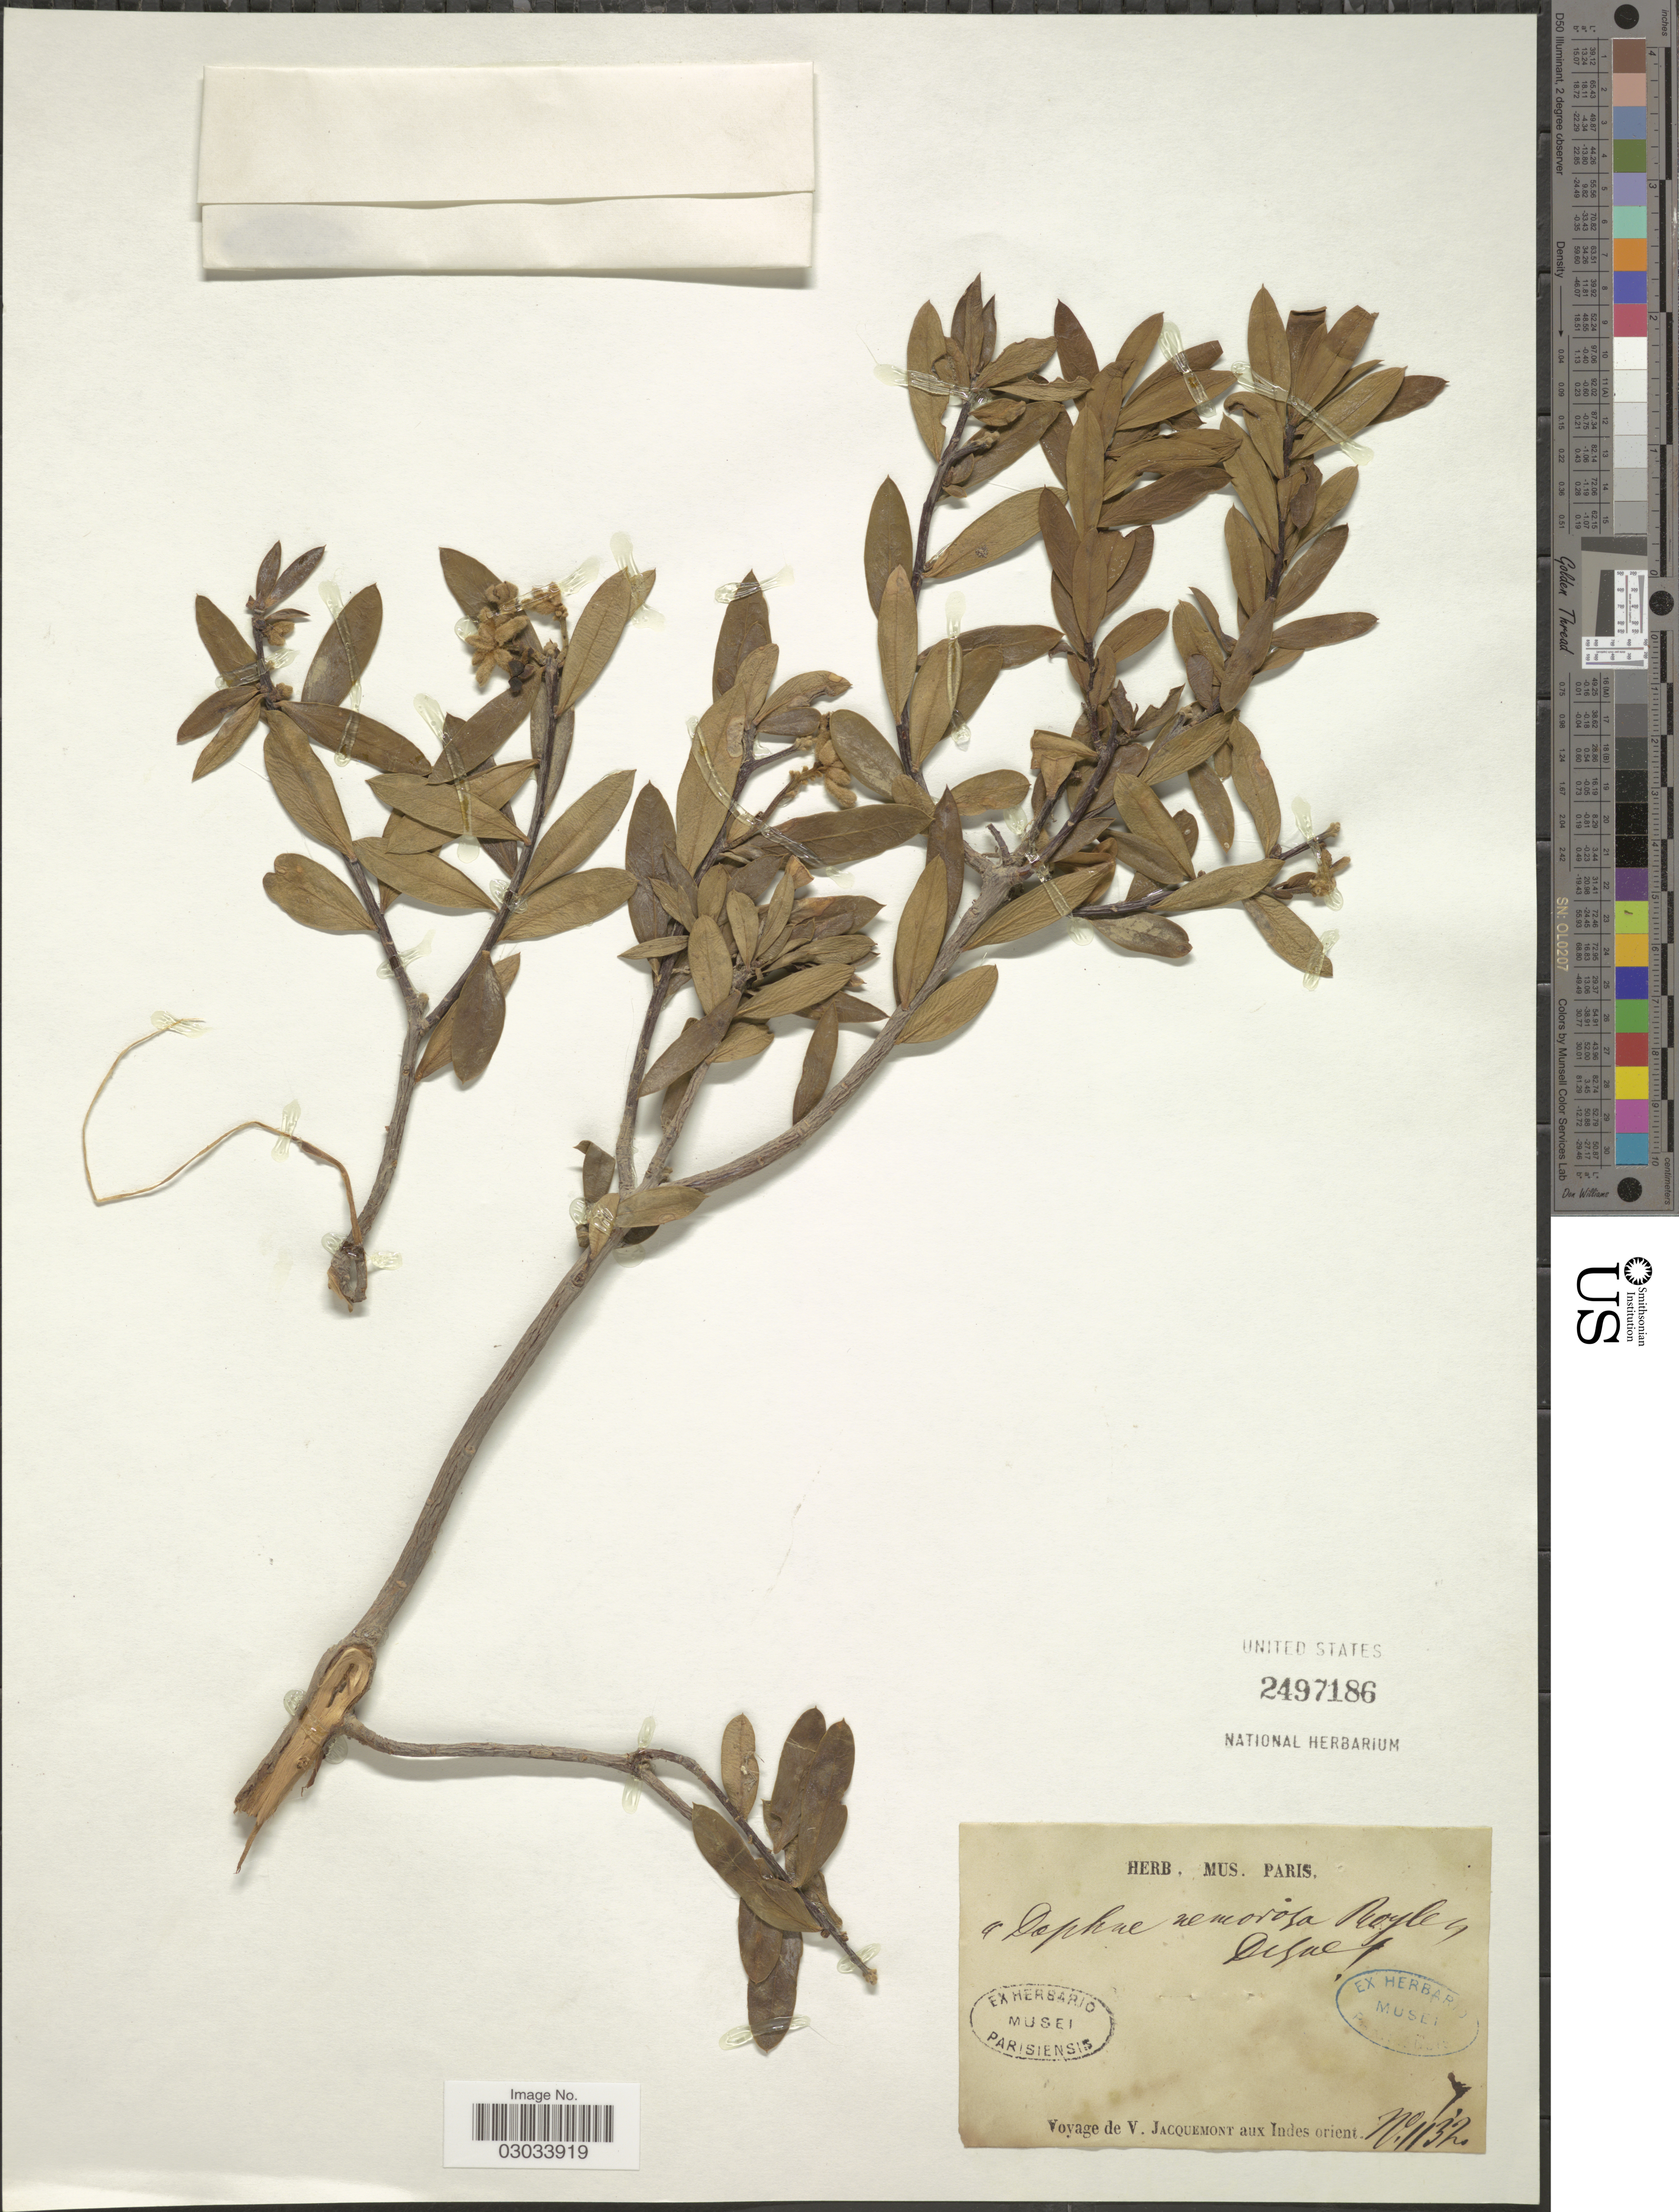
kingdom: Plantae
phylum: Tracheophyta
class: Magnoliopsida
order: Malvales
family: Thymelaeaceae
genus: Daphne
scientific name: Daphne nemorosa Royle, ined.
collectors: V. Jacquemont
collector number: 1132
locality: Indes orient.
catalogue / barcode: US 2497186